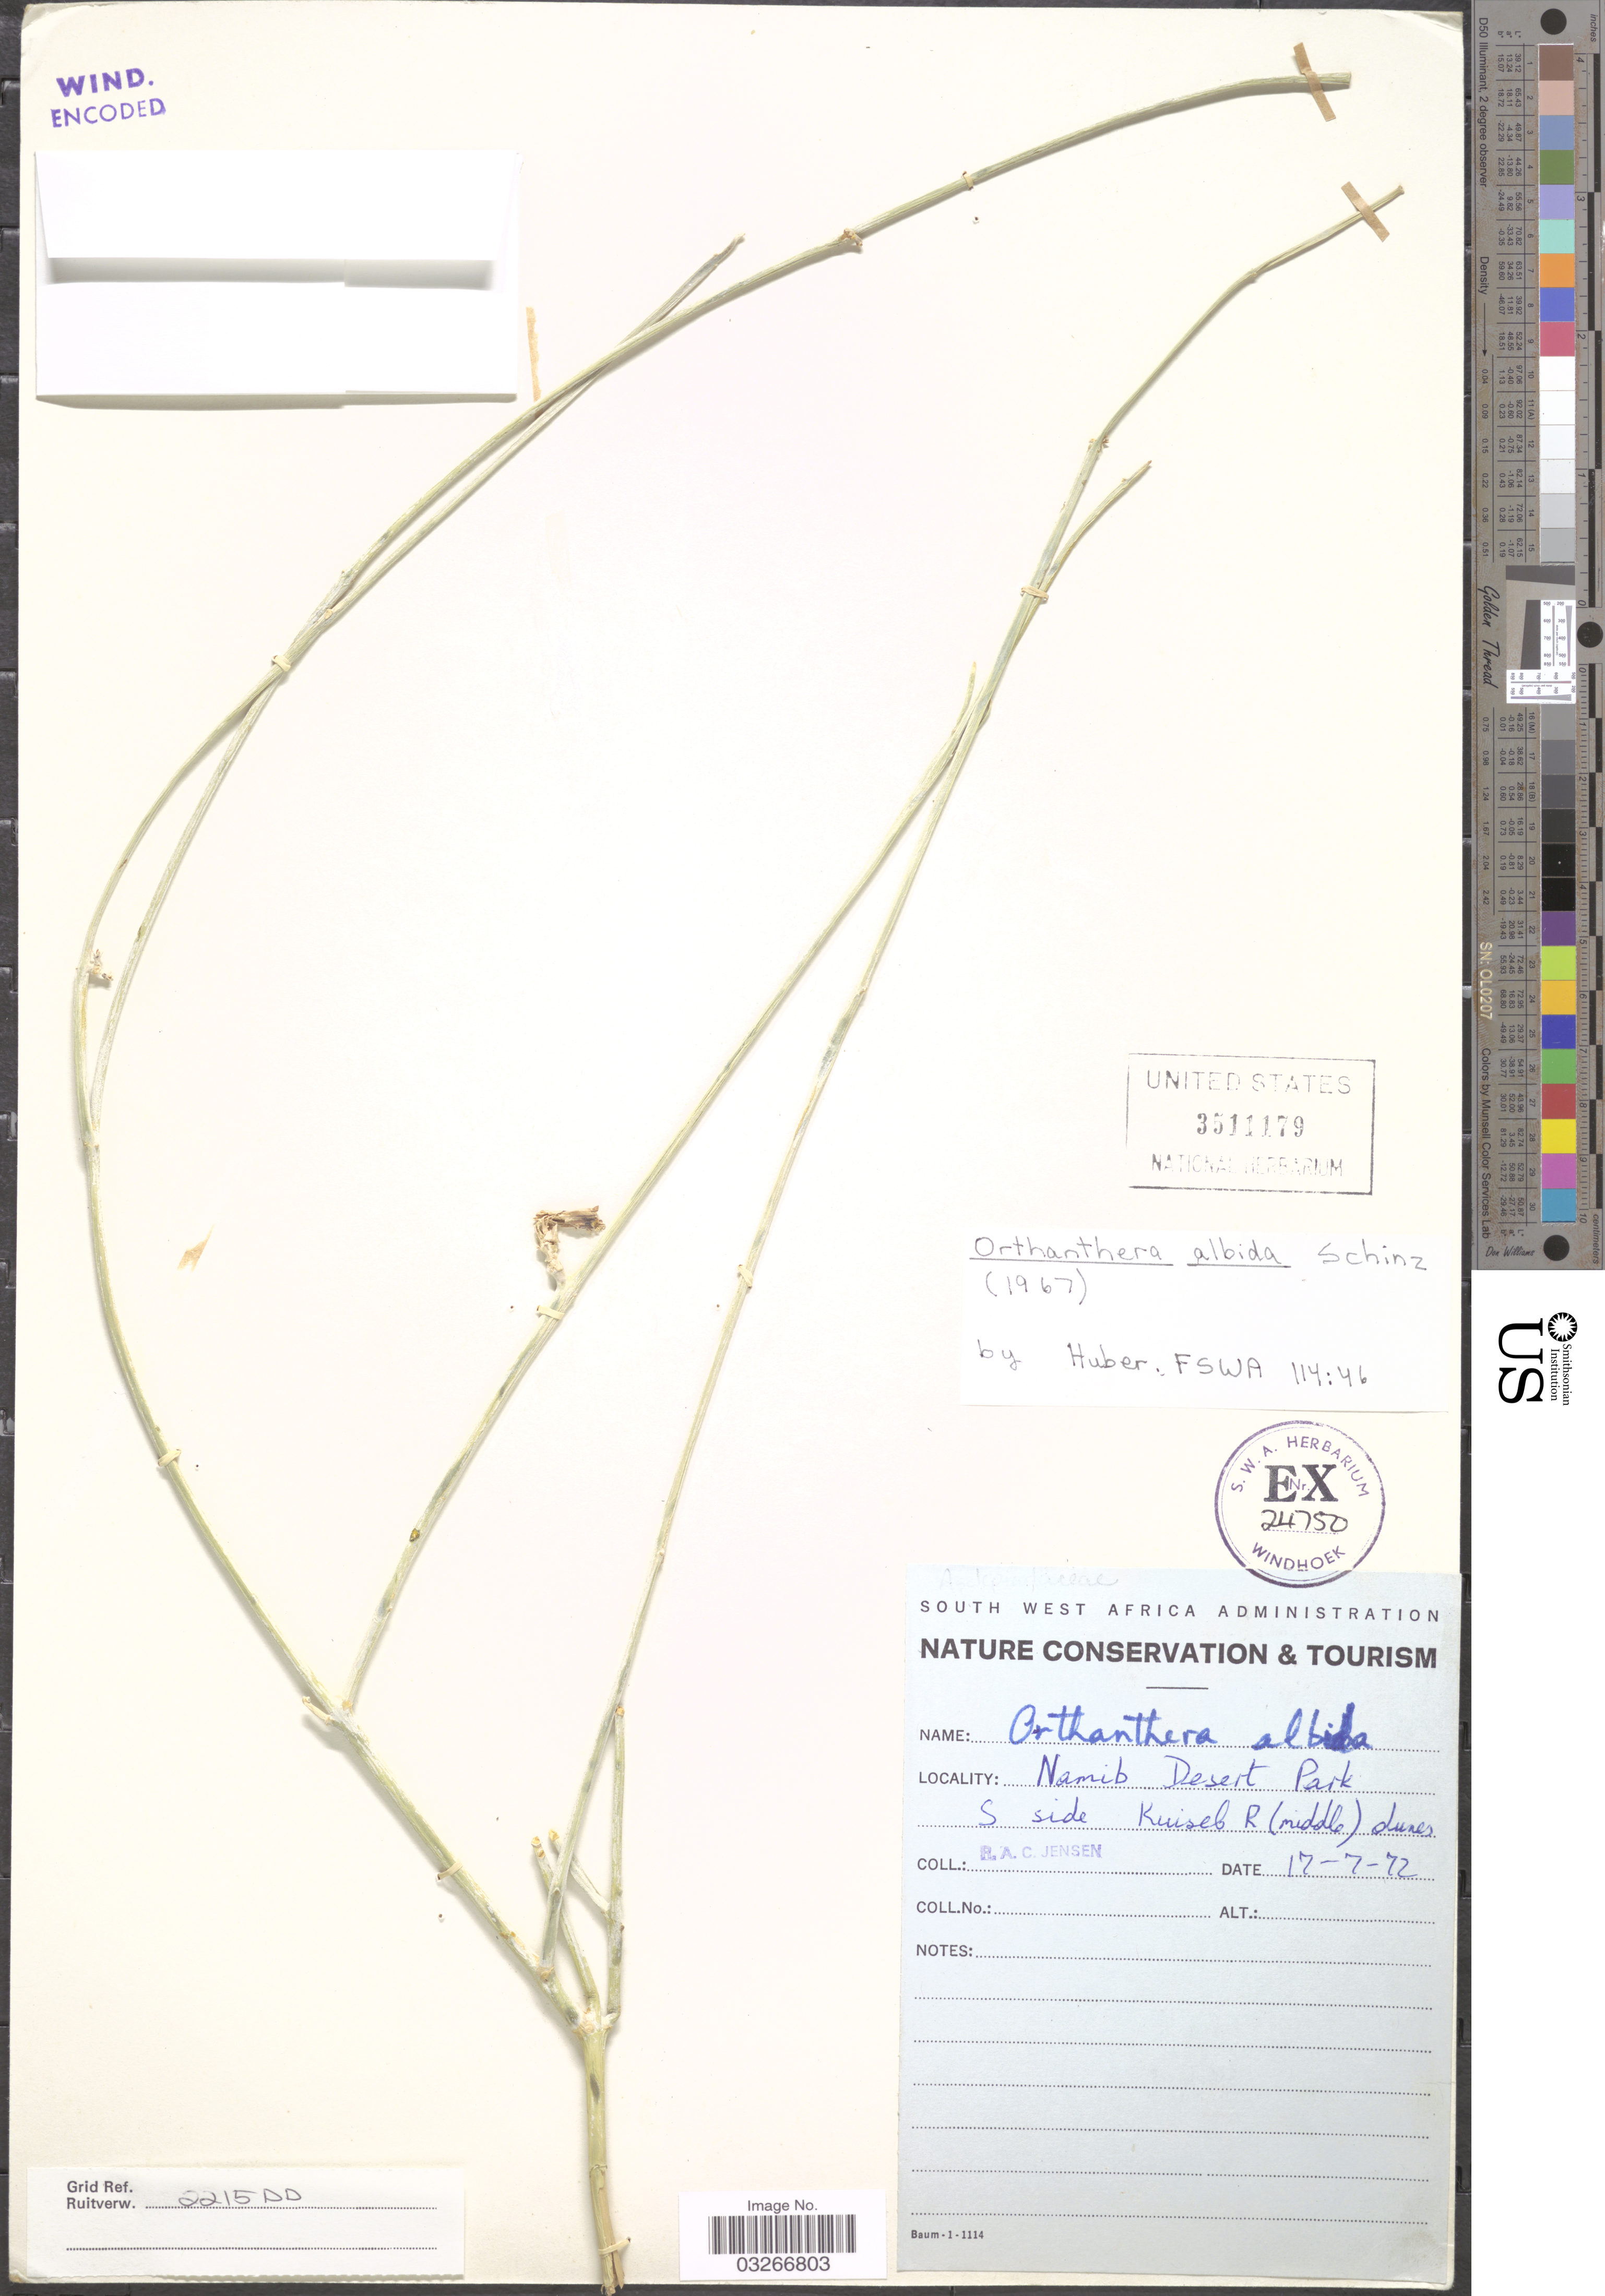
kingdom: Plantae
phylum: Tracheophyta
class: Magnoliopsida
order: Gentianales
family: Apocynaceae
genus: Orthanthera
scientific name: Orthanthera albida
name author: Schinz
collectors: R. Jensen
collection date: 1972-07-17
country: Namibia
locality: Namib Desert Park, S side Kuiseb R (middle) dunes.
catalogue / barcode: US 3511179